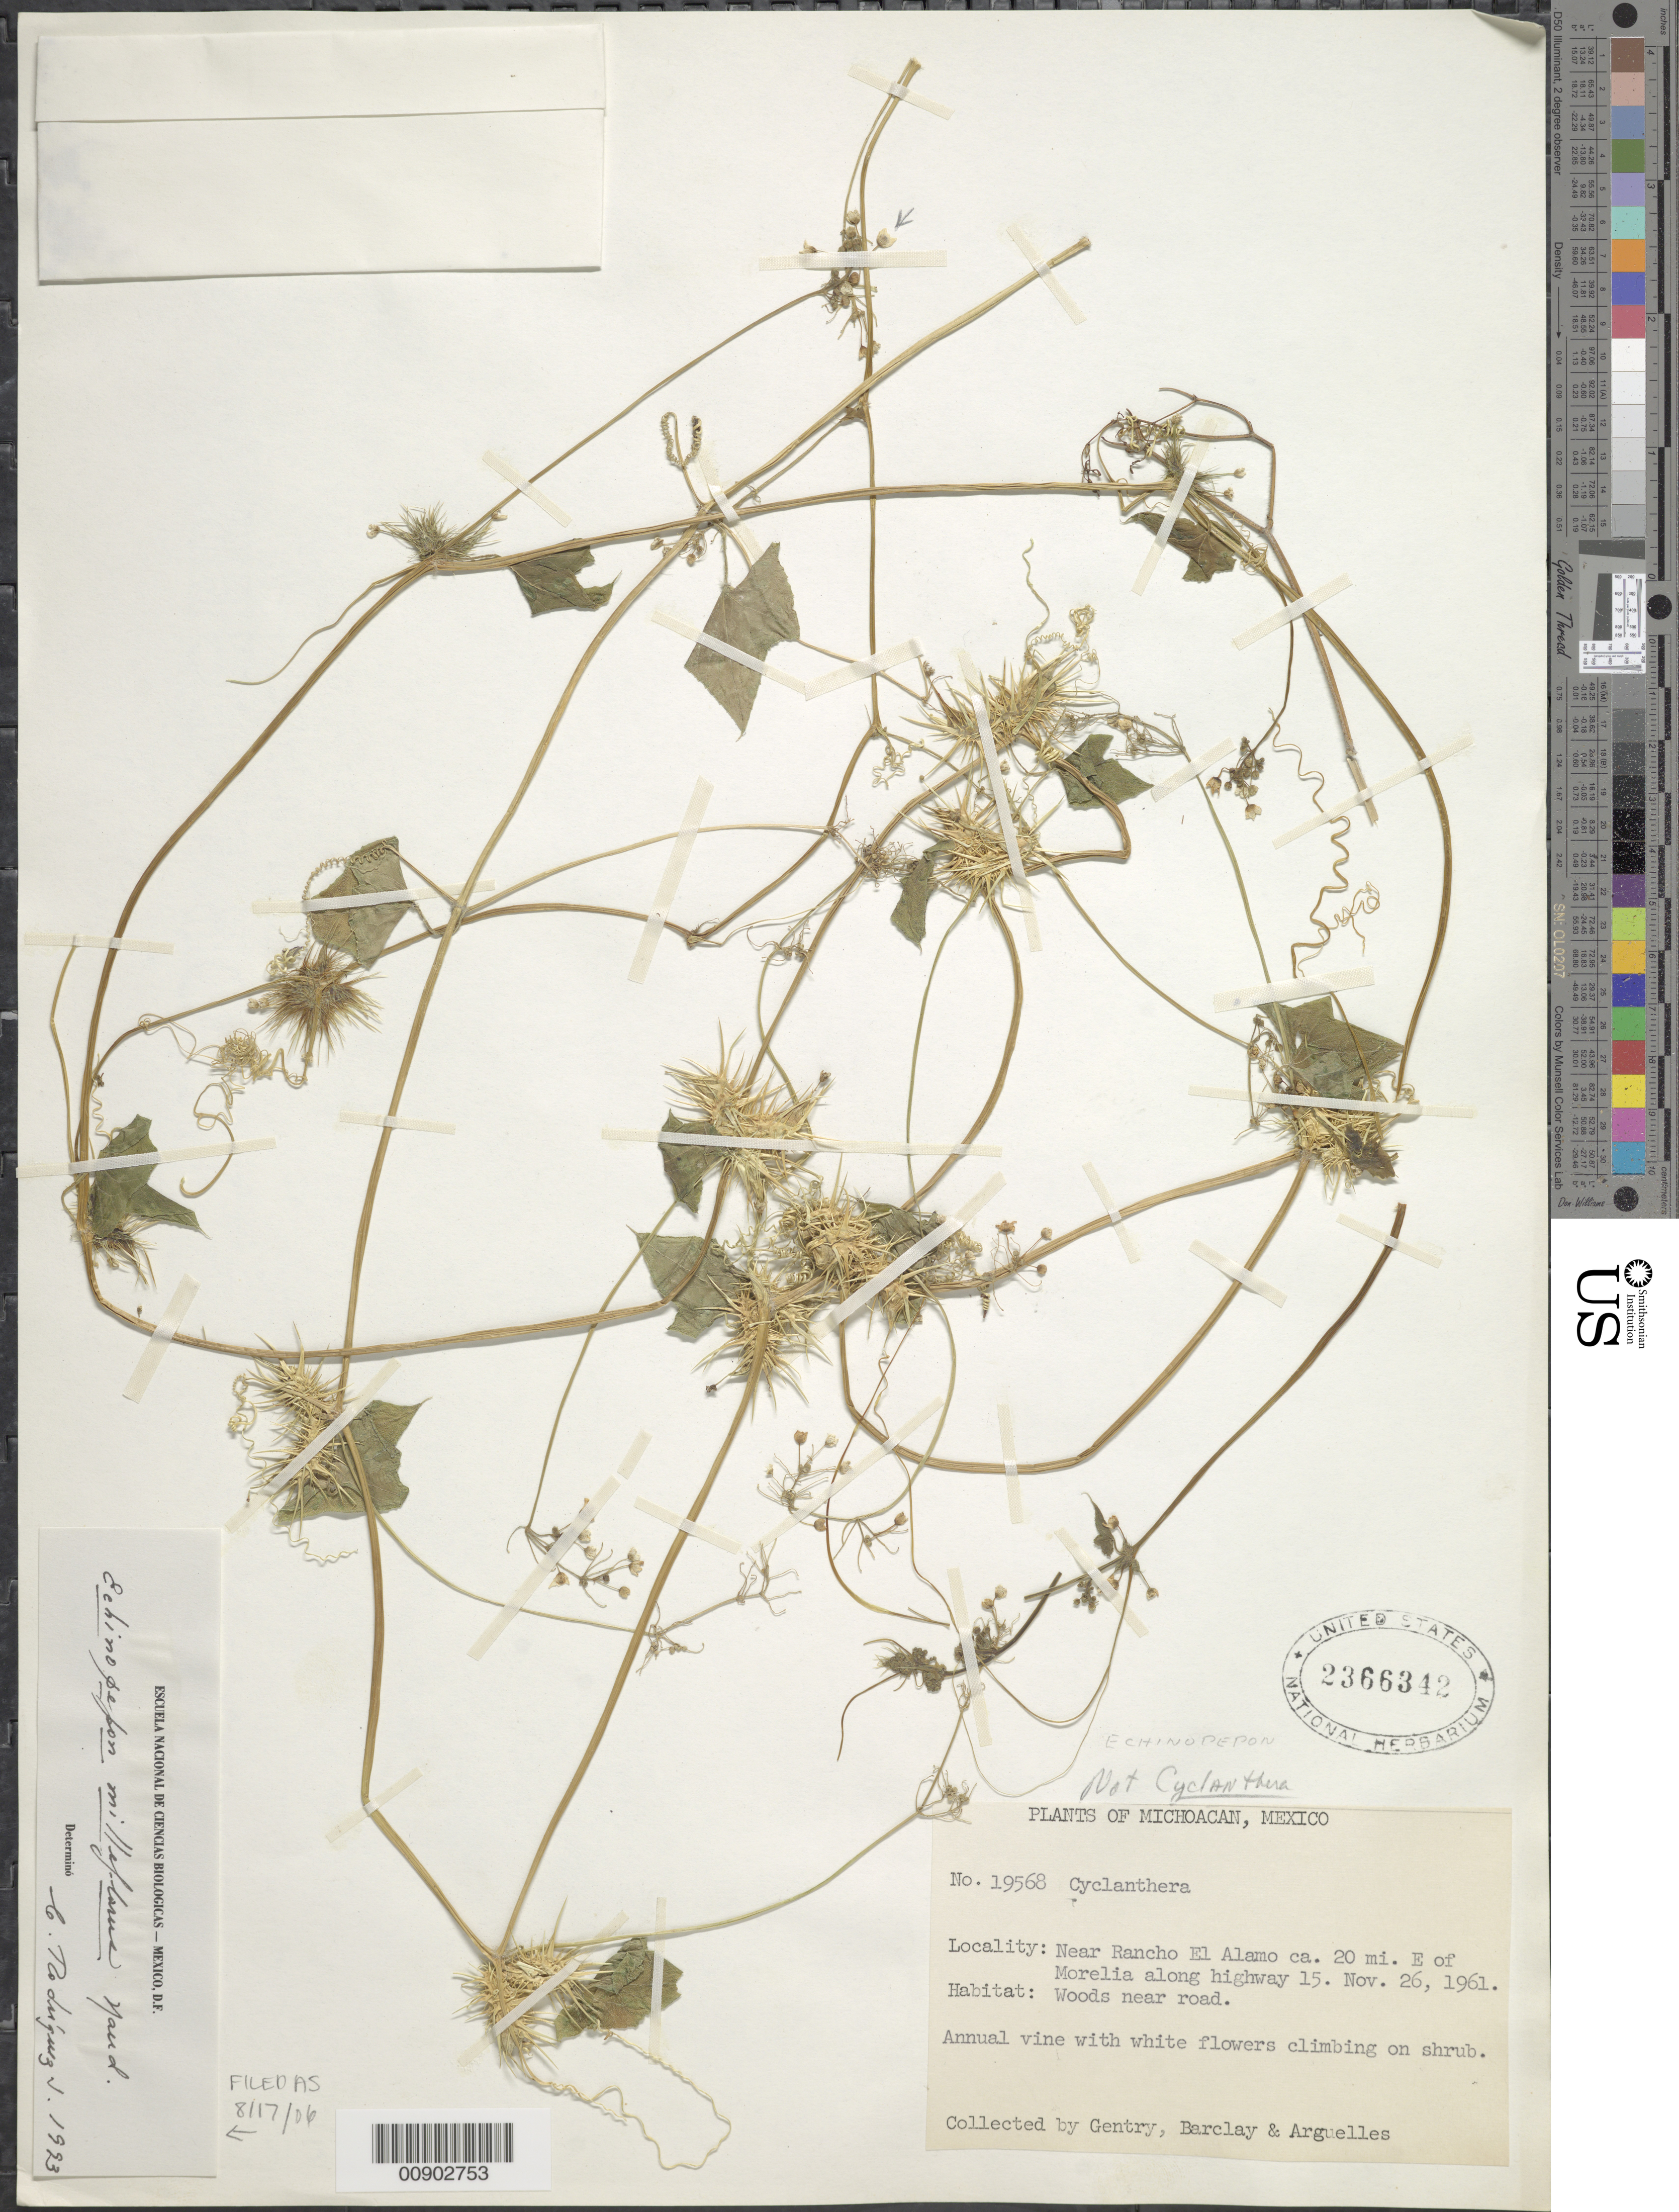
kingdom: Plantae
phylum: Tracheophyta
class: Magnoliopsida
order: Cucurbitales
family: Cucurbitaceae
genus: Echinopepon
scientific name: Echinopepon milleflorus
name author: Naudin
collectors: Gentry, --, -- Barclay & Arguelles, --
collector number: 19568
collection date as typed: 26 Nov 1961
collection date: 1961-11-26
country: Mexico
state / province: Michoacán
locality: Near Rancho El Alamo ca. 20 mi. E of Morelia along highway 15. Michoacán.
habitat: Woods near road. Climbing on shrub.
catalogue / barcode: US 366342